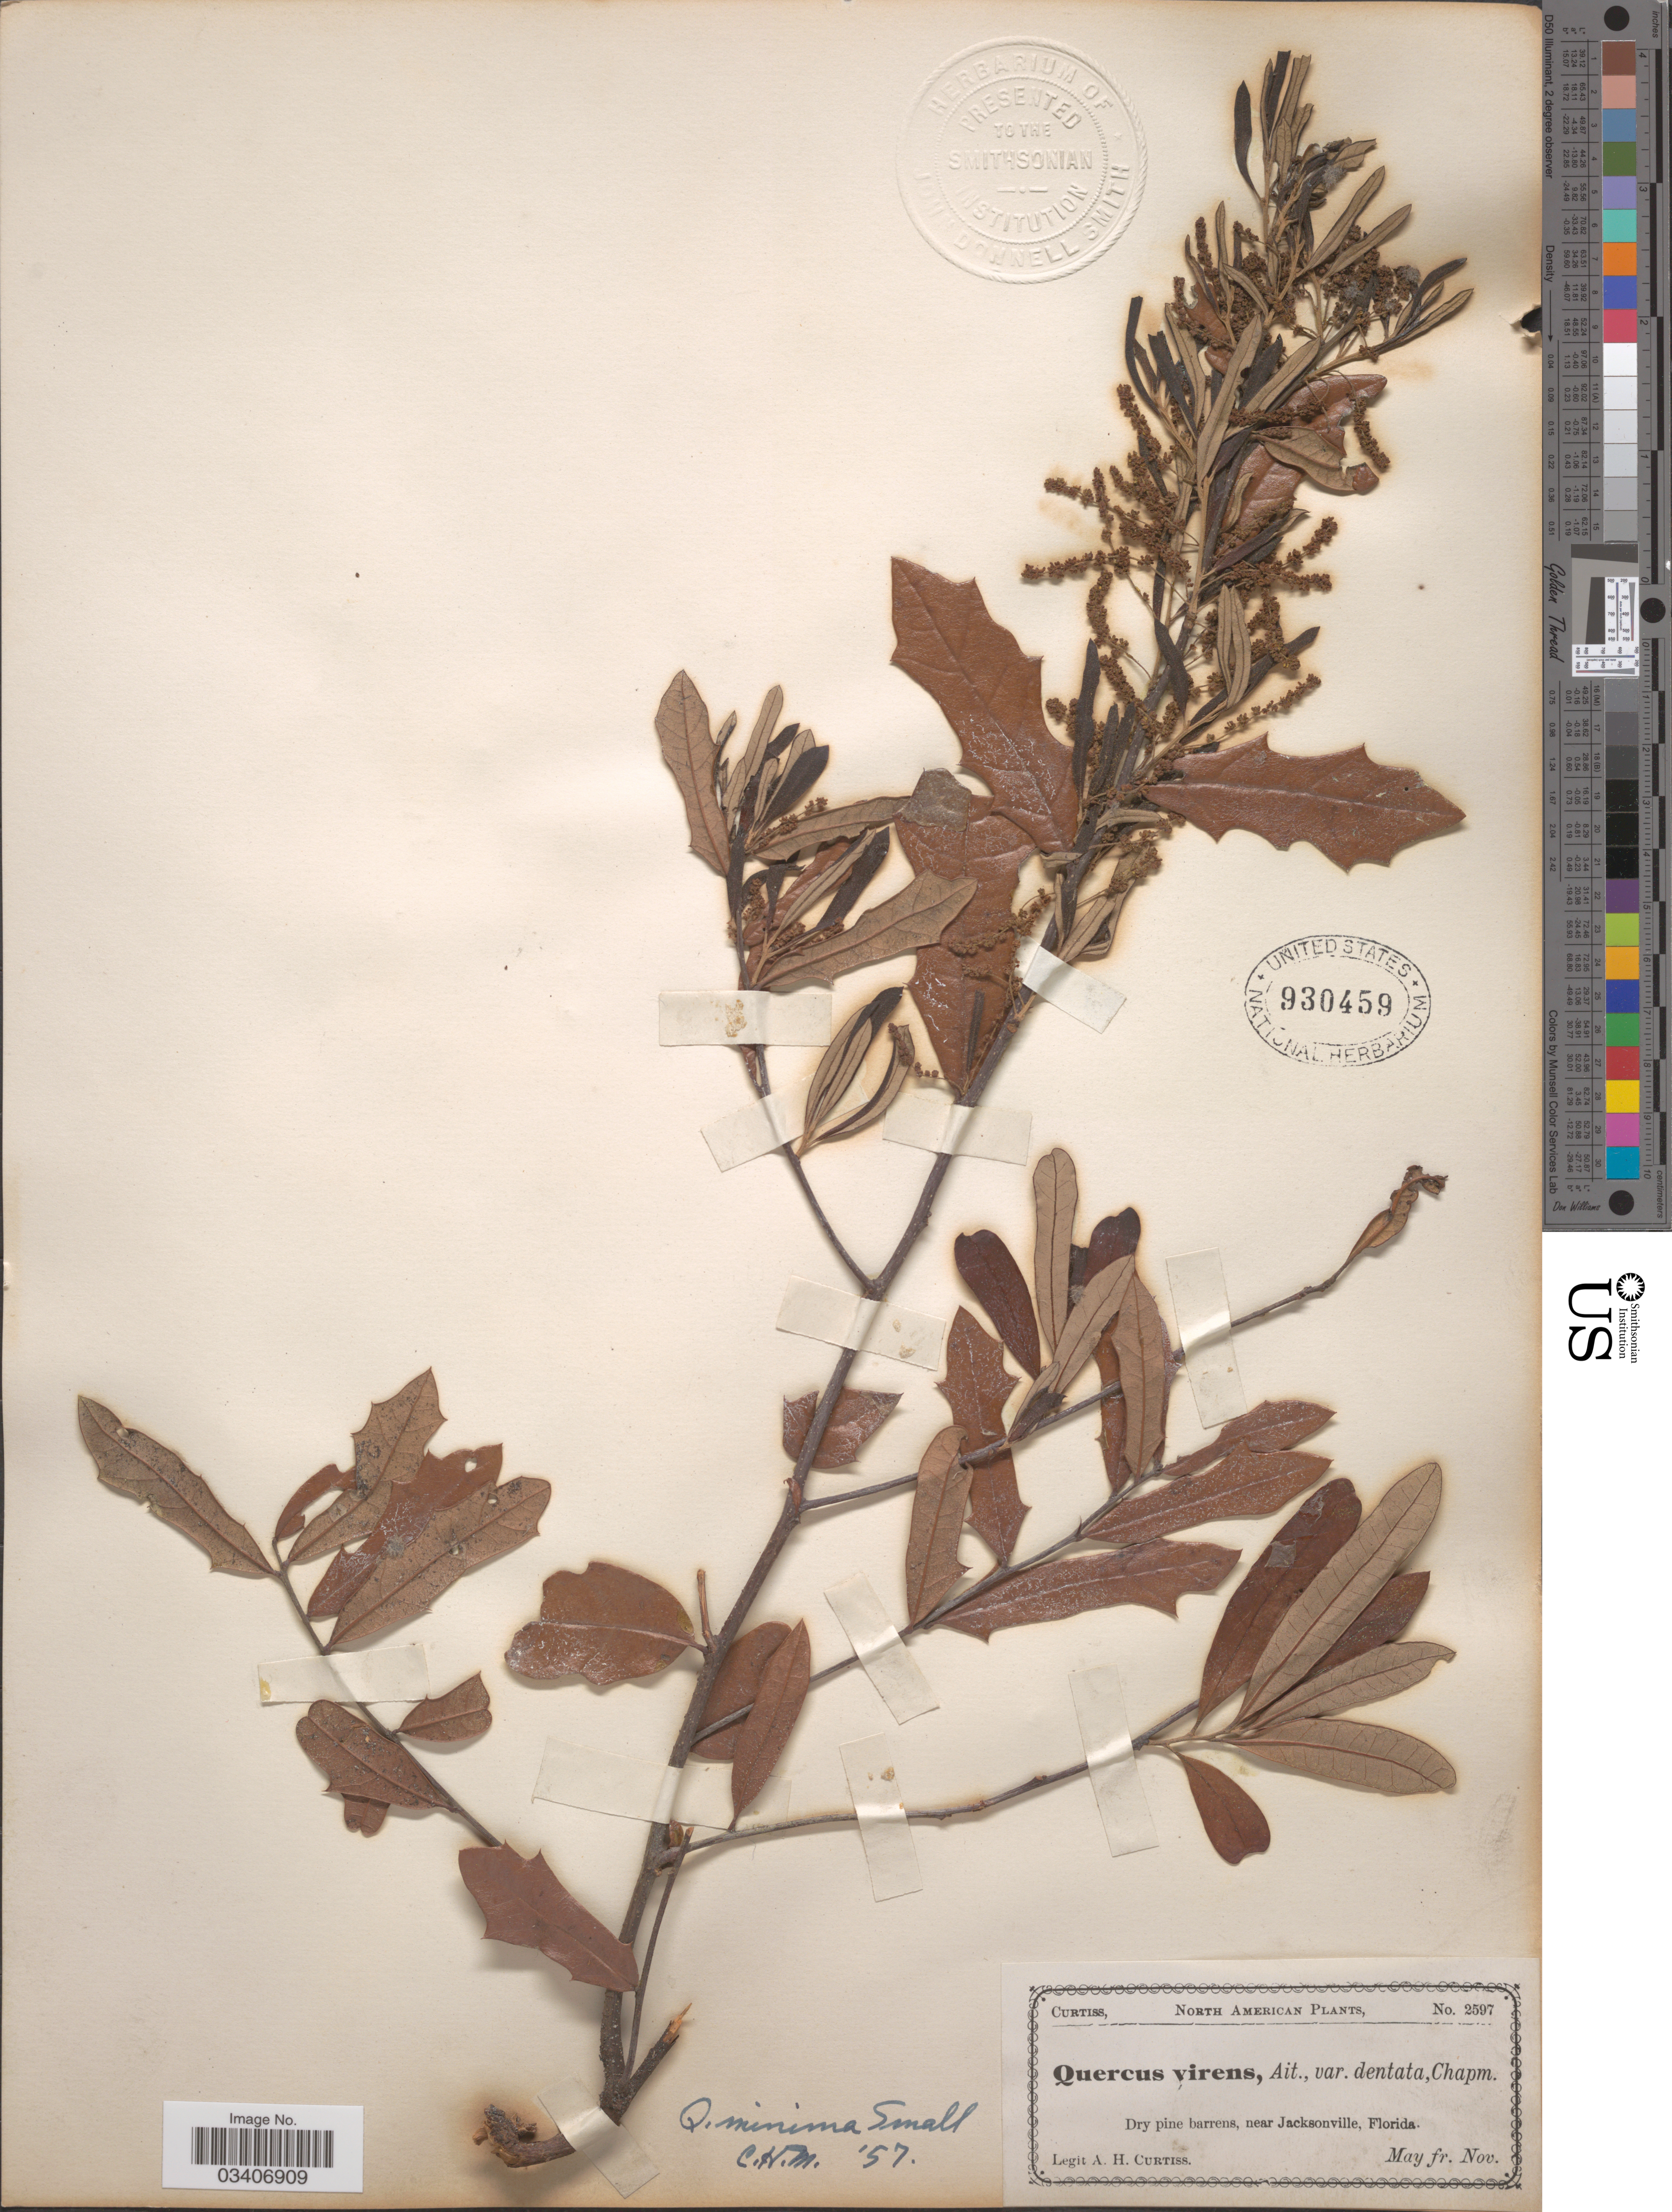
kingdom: Plantae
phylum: Tracheophyta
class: Magnoliopsida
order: Fagales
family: Fagaceae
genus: Quercus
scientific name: Quercus minima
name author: (Sarg.) Small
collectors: A. H. Curtiss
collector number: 2597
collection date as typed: May fr. Nov.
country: United States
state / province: Florida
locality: Near Jacksonville.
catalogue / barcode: US 930459